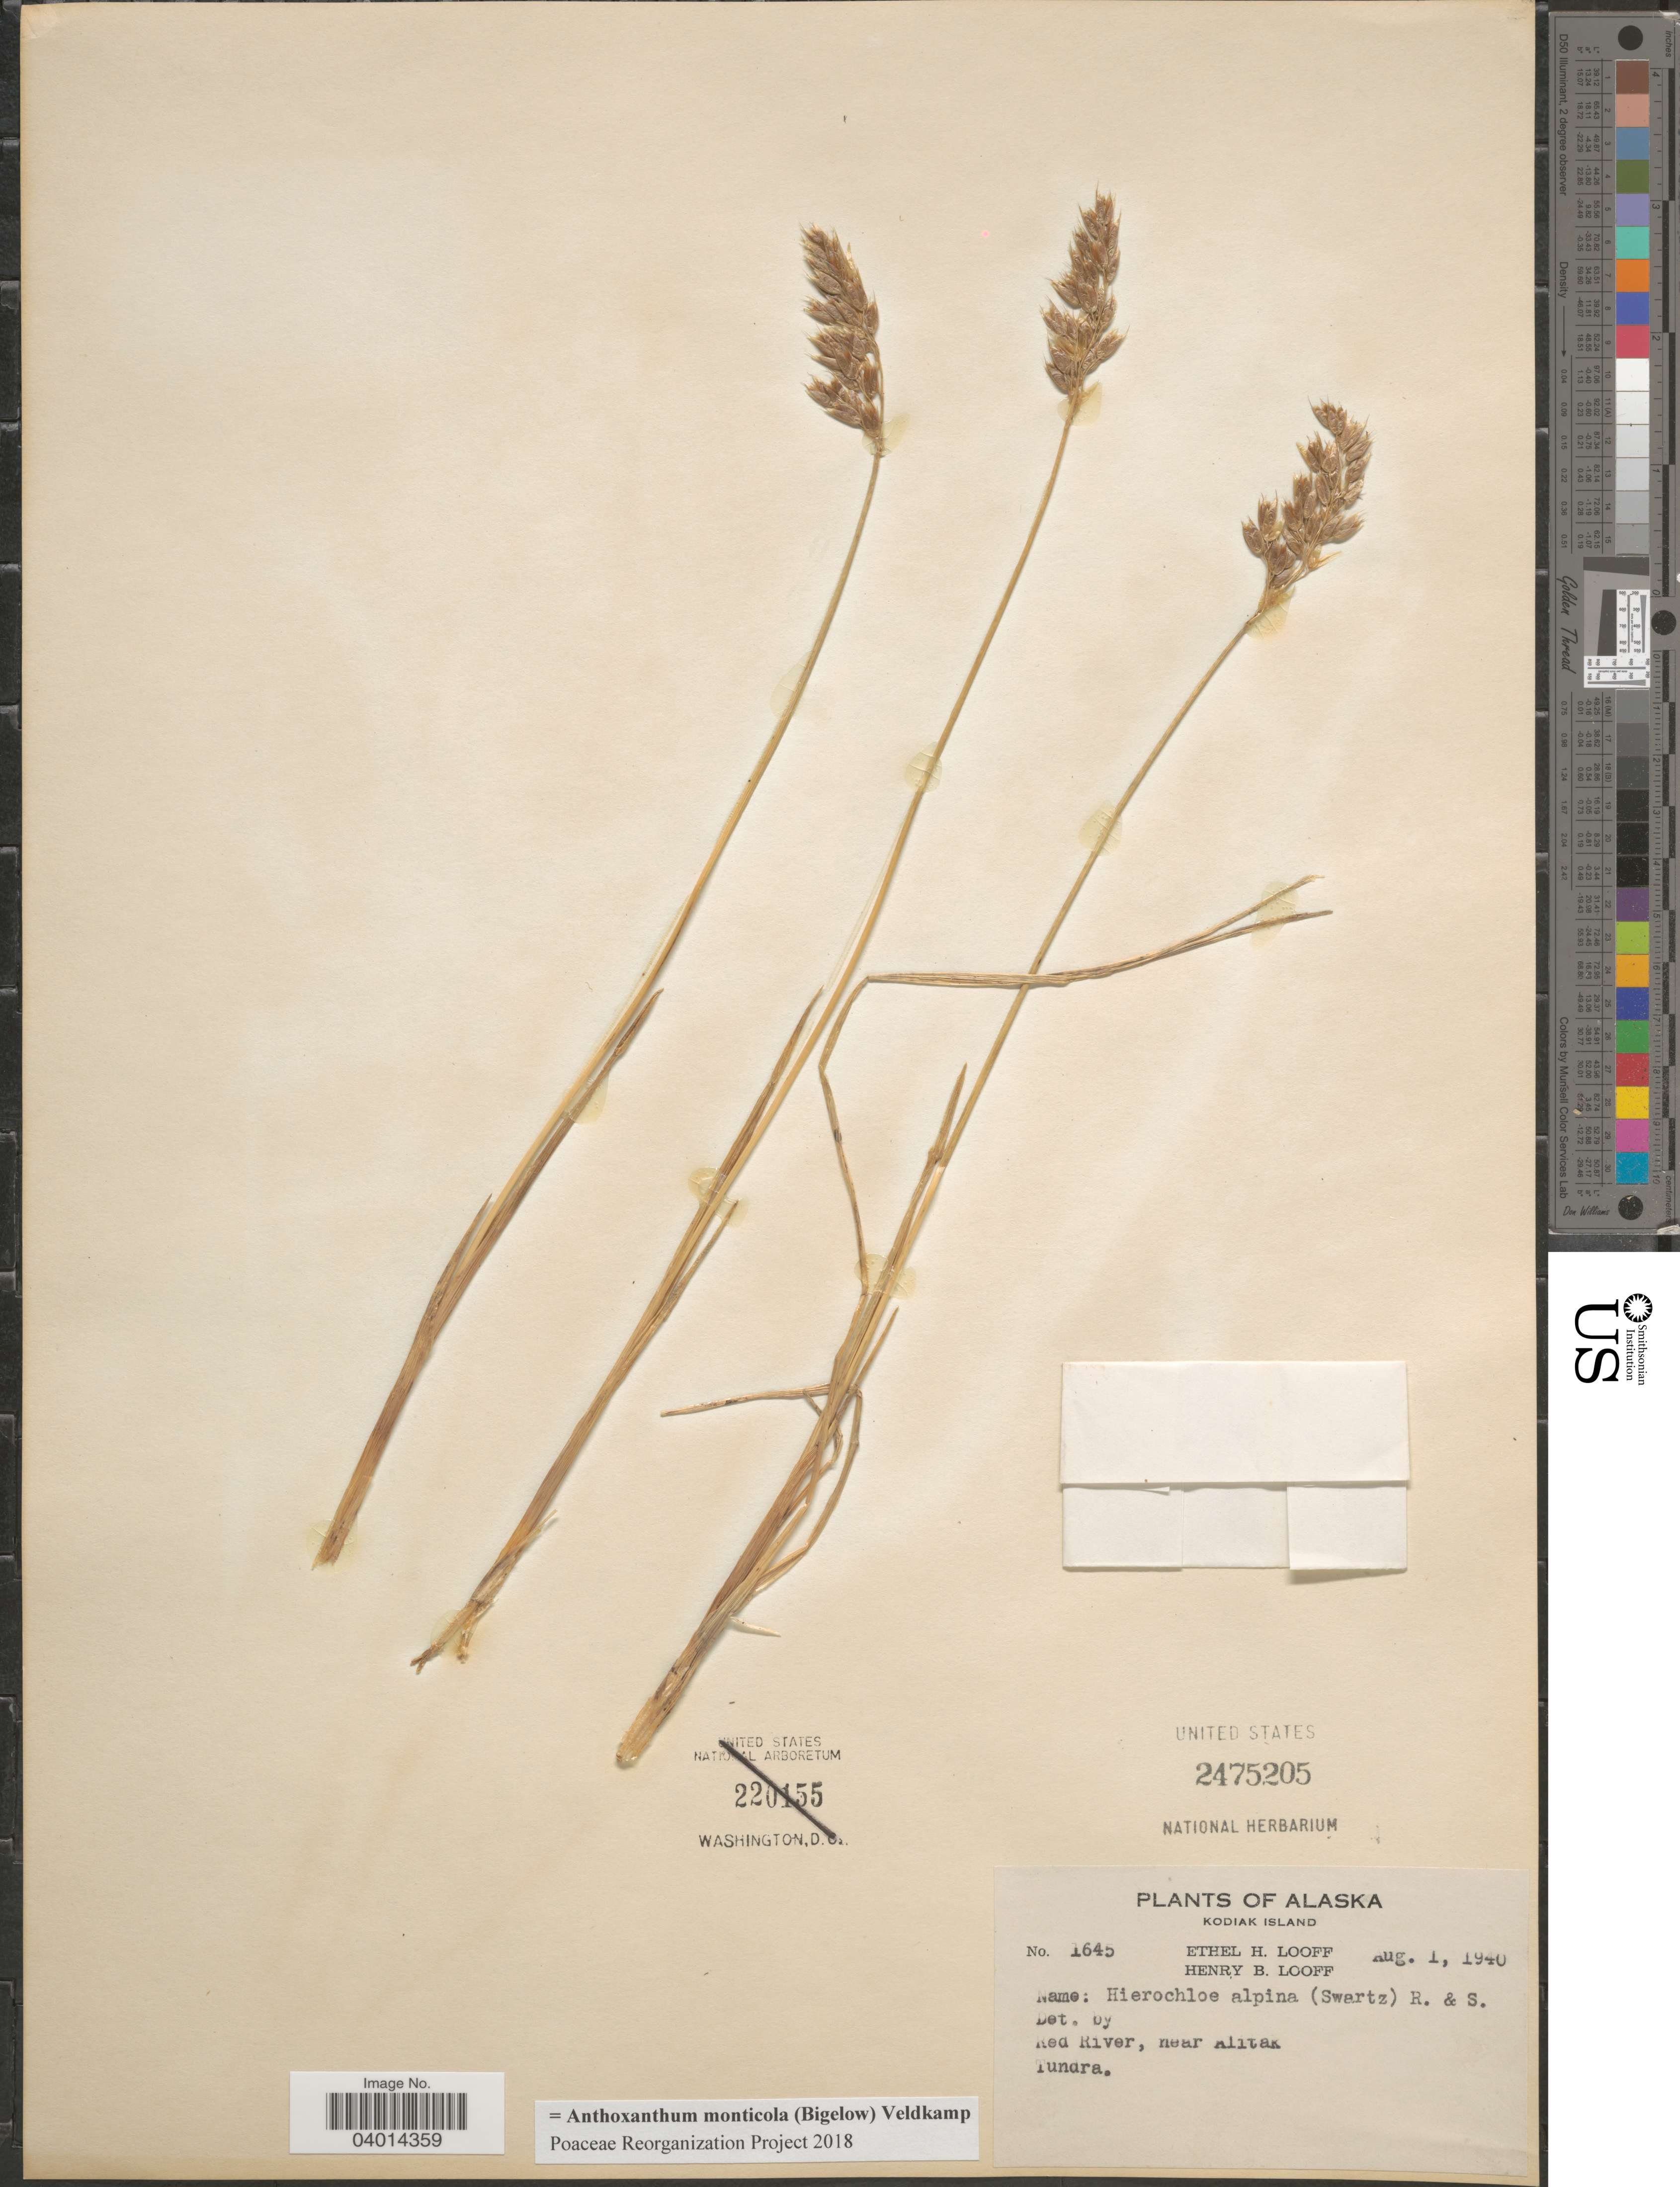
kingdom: Plantae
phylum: Tracheophyta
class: Liliopsida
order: Poales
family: Poaceae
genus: Anthoxanthum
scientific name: Anthoxanthum monticola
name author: (Bigelow) Veldkamp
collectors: E. Looff & H. Looff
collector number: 1645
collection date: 1940-08-01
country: United States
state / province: Alaska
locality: Kodiak Island. Red River, near Alitak.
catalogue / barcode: US 2475205